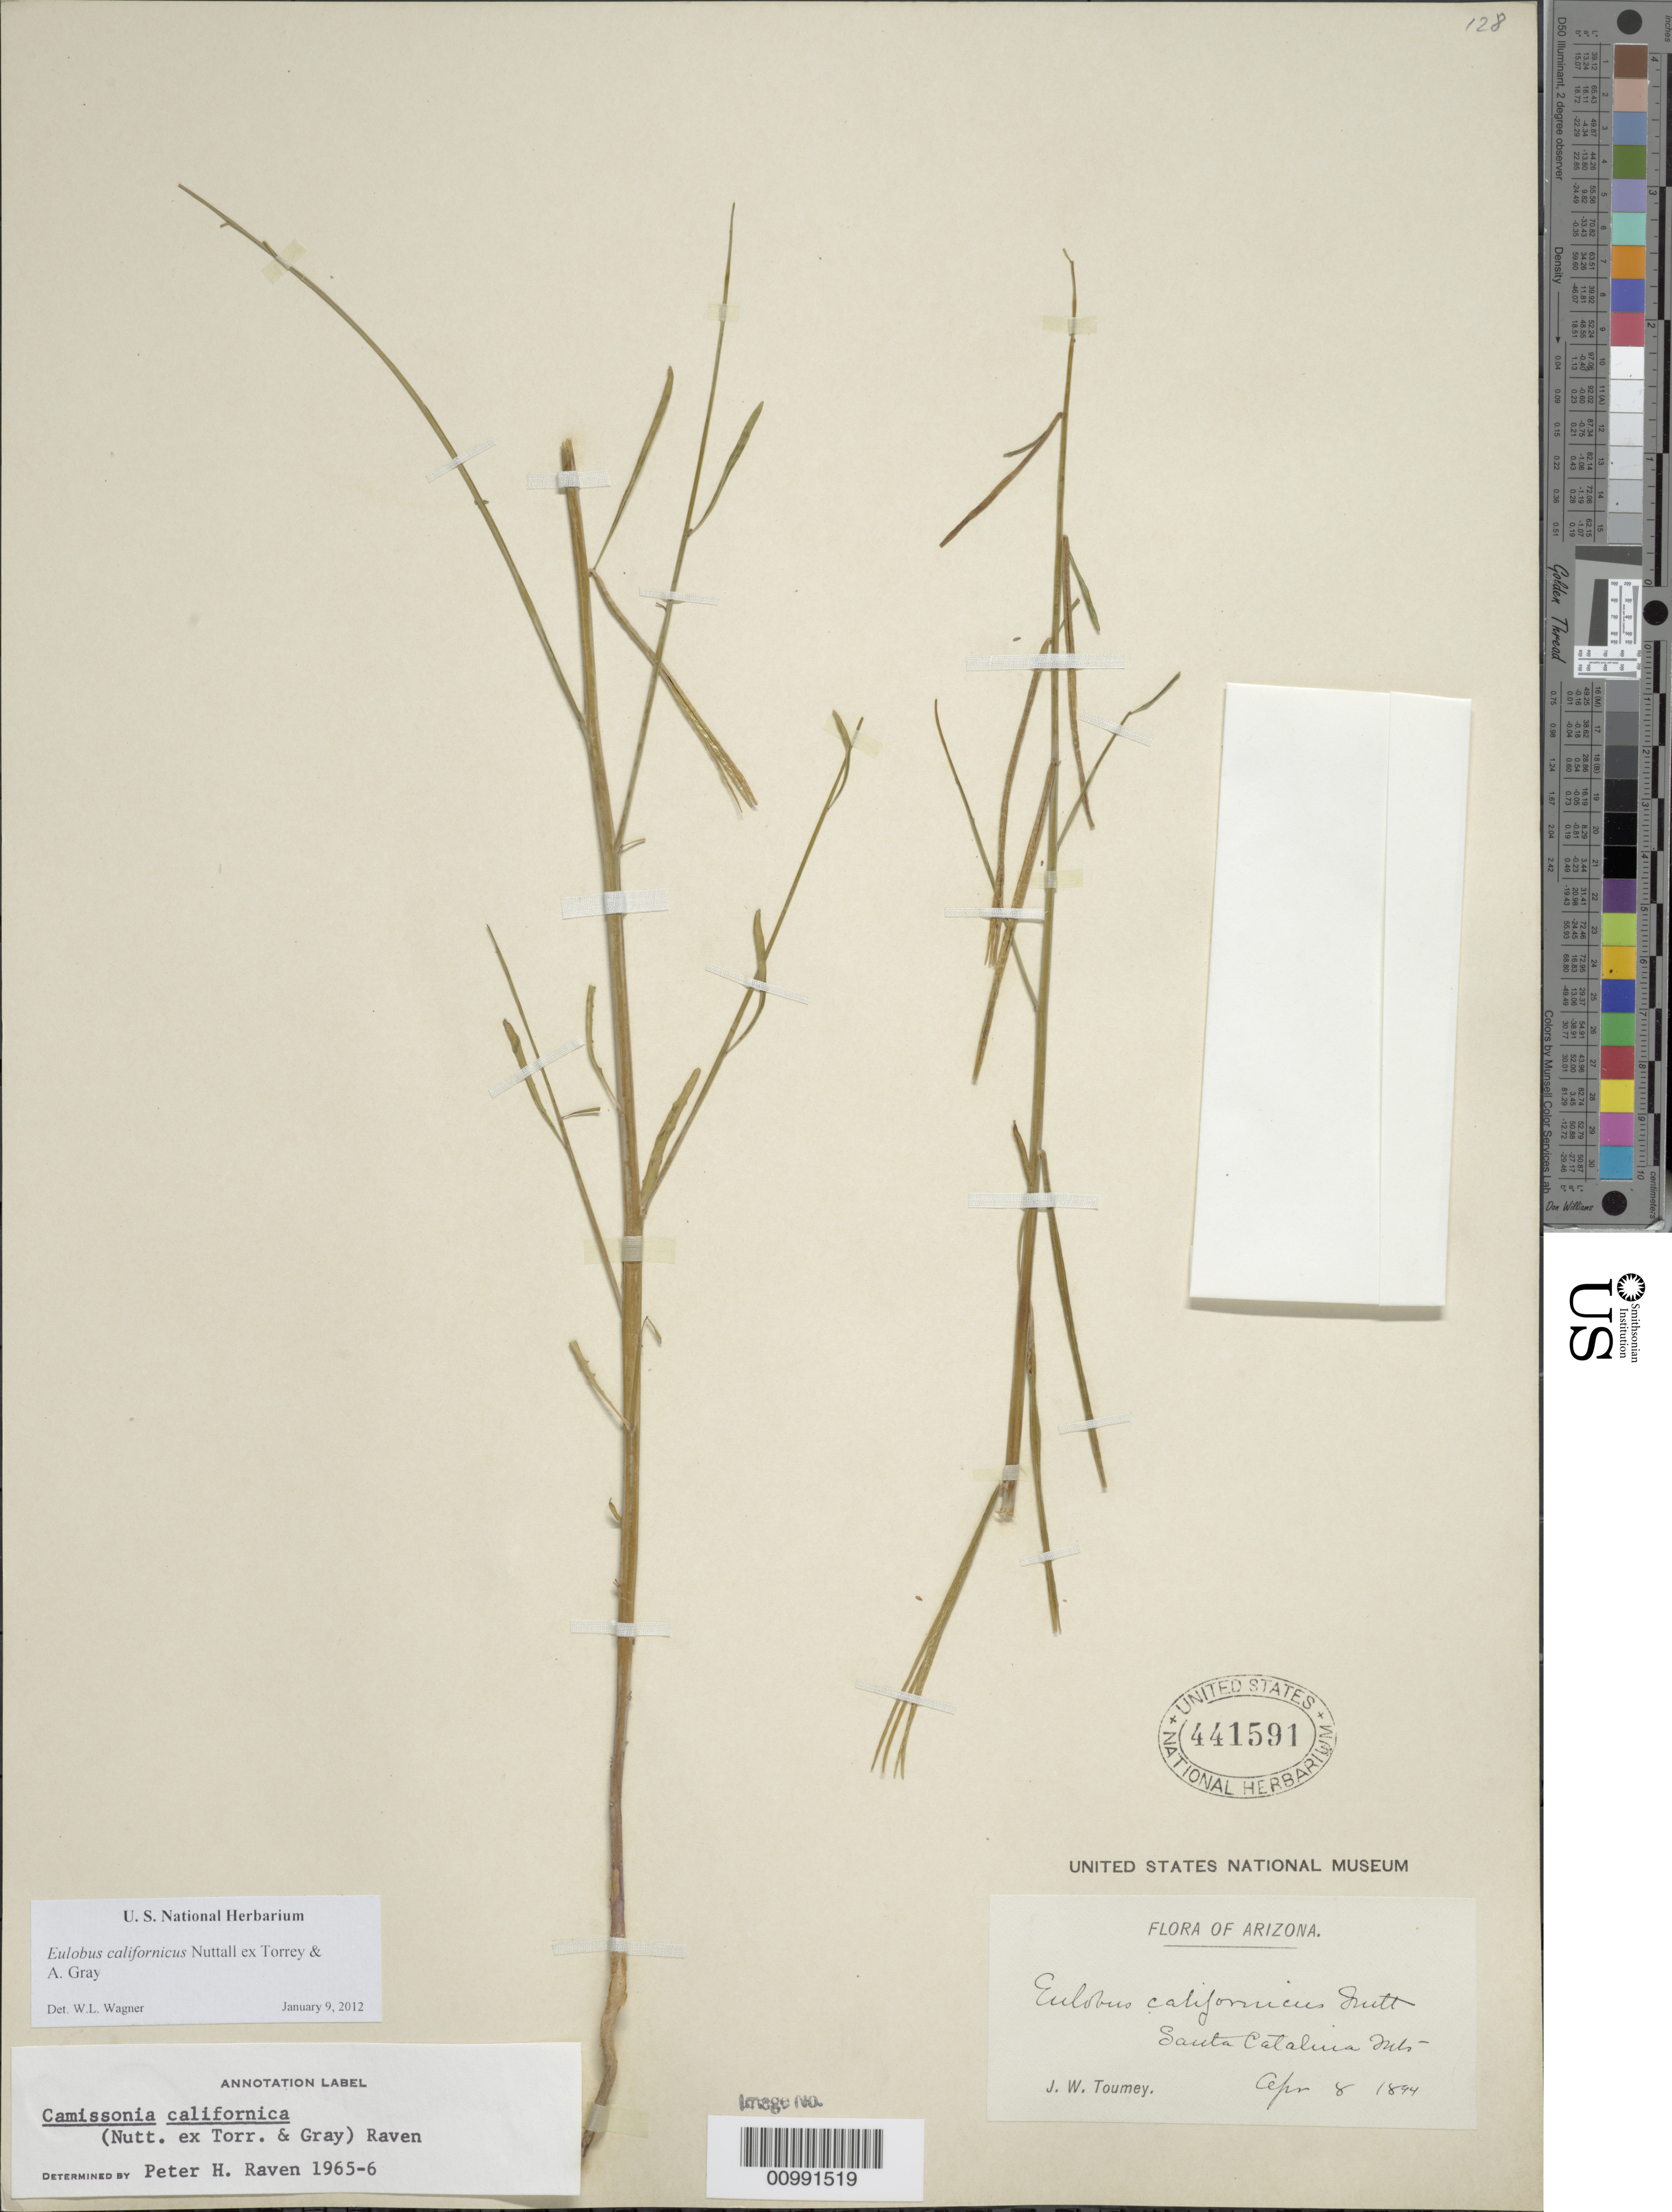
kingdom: Plantae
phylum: Tracheophyta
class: Magnoliopsida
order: Myrtales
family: Onagraceae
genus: Eulobus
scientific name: Eulobus californicus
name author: Nutt. ex Torr. & A. Gray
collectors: J. W. Toumey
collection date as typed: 08 Apr 1894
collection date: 1894-04-08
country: United States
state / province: Arizona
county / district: Pima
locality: Santa Catalina Mountains.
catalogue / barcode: US 441591